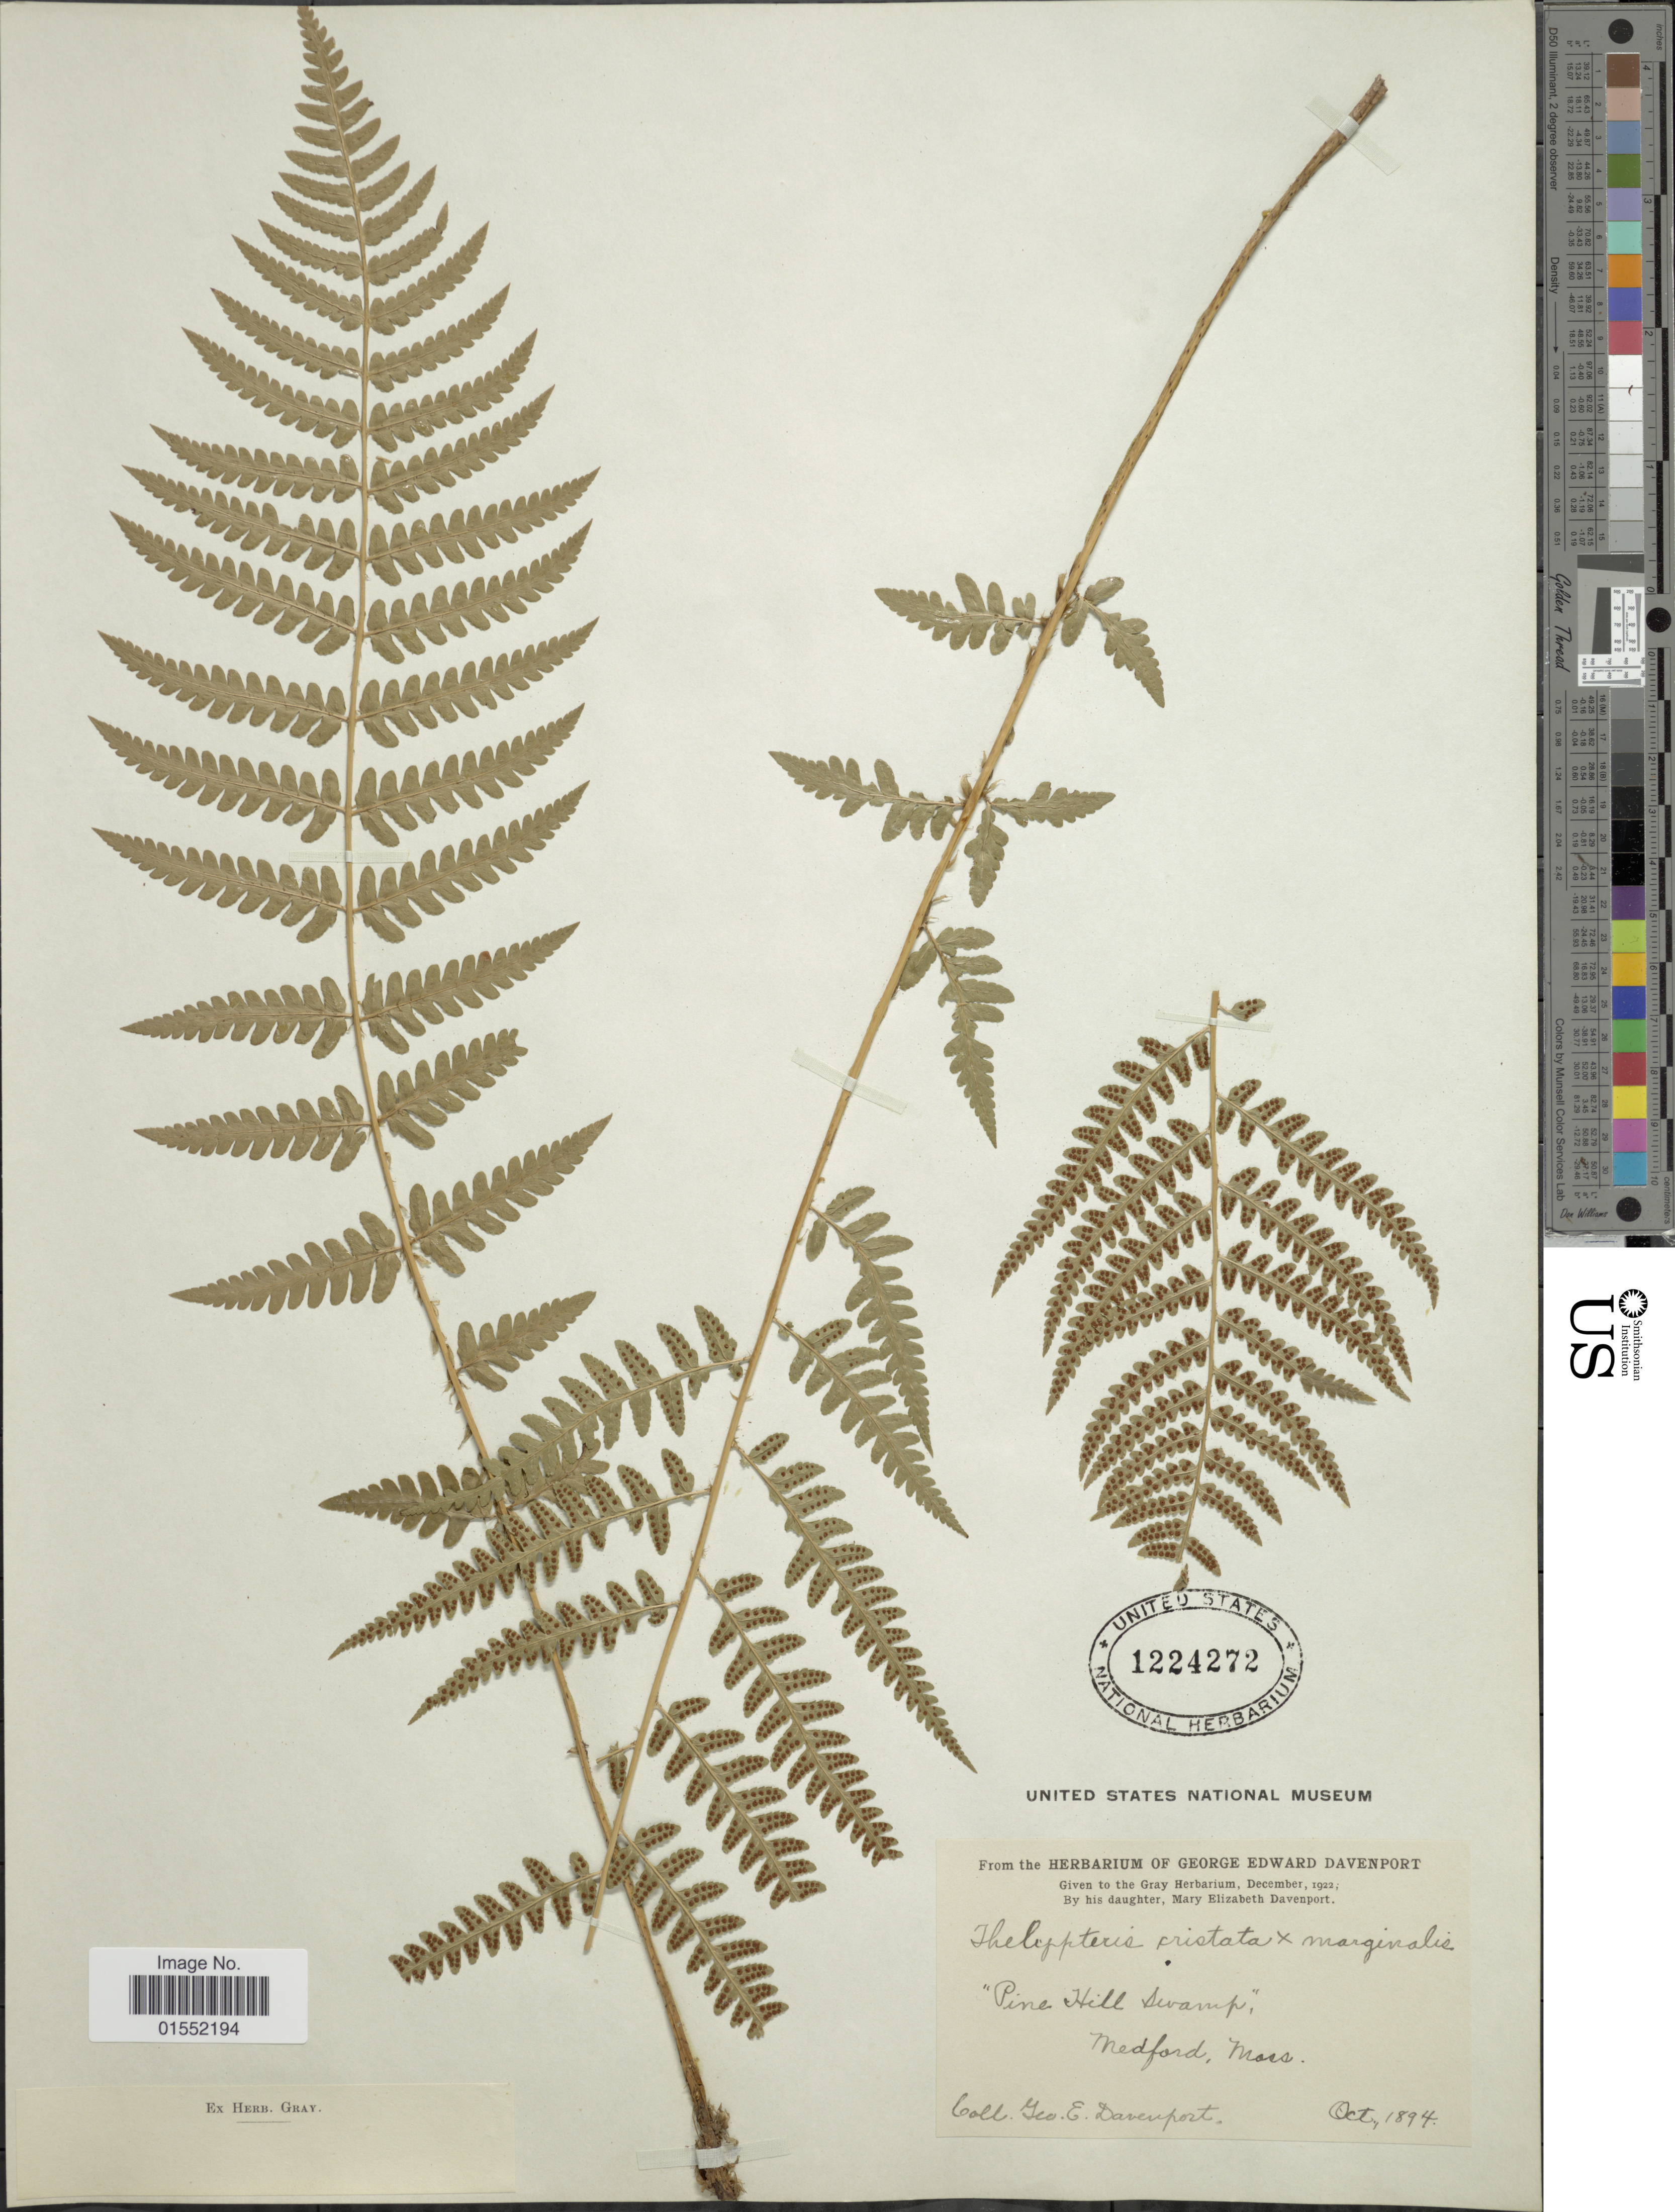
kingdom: Plantae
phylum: Tracheophyta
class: Polypodiopsida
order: Polypodiales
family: Dryopteridaceae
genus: Dryopteris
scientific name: Dryopteris x slossoniae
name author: Wherry ex Lellinger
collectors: G. E. Davenport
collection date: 1894-10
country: United States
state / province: Massachusetts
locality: Pine Hill Swamp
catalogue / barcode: US 1224272